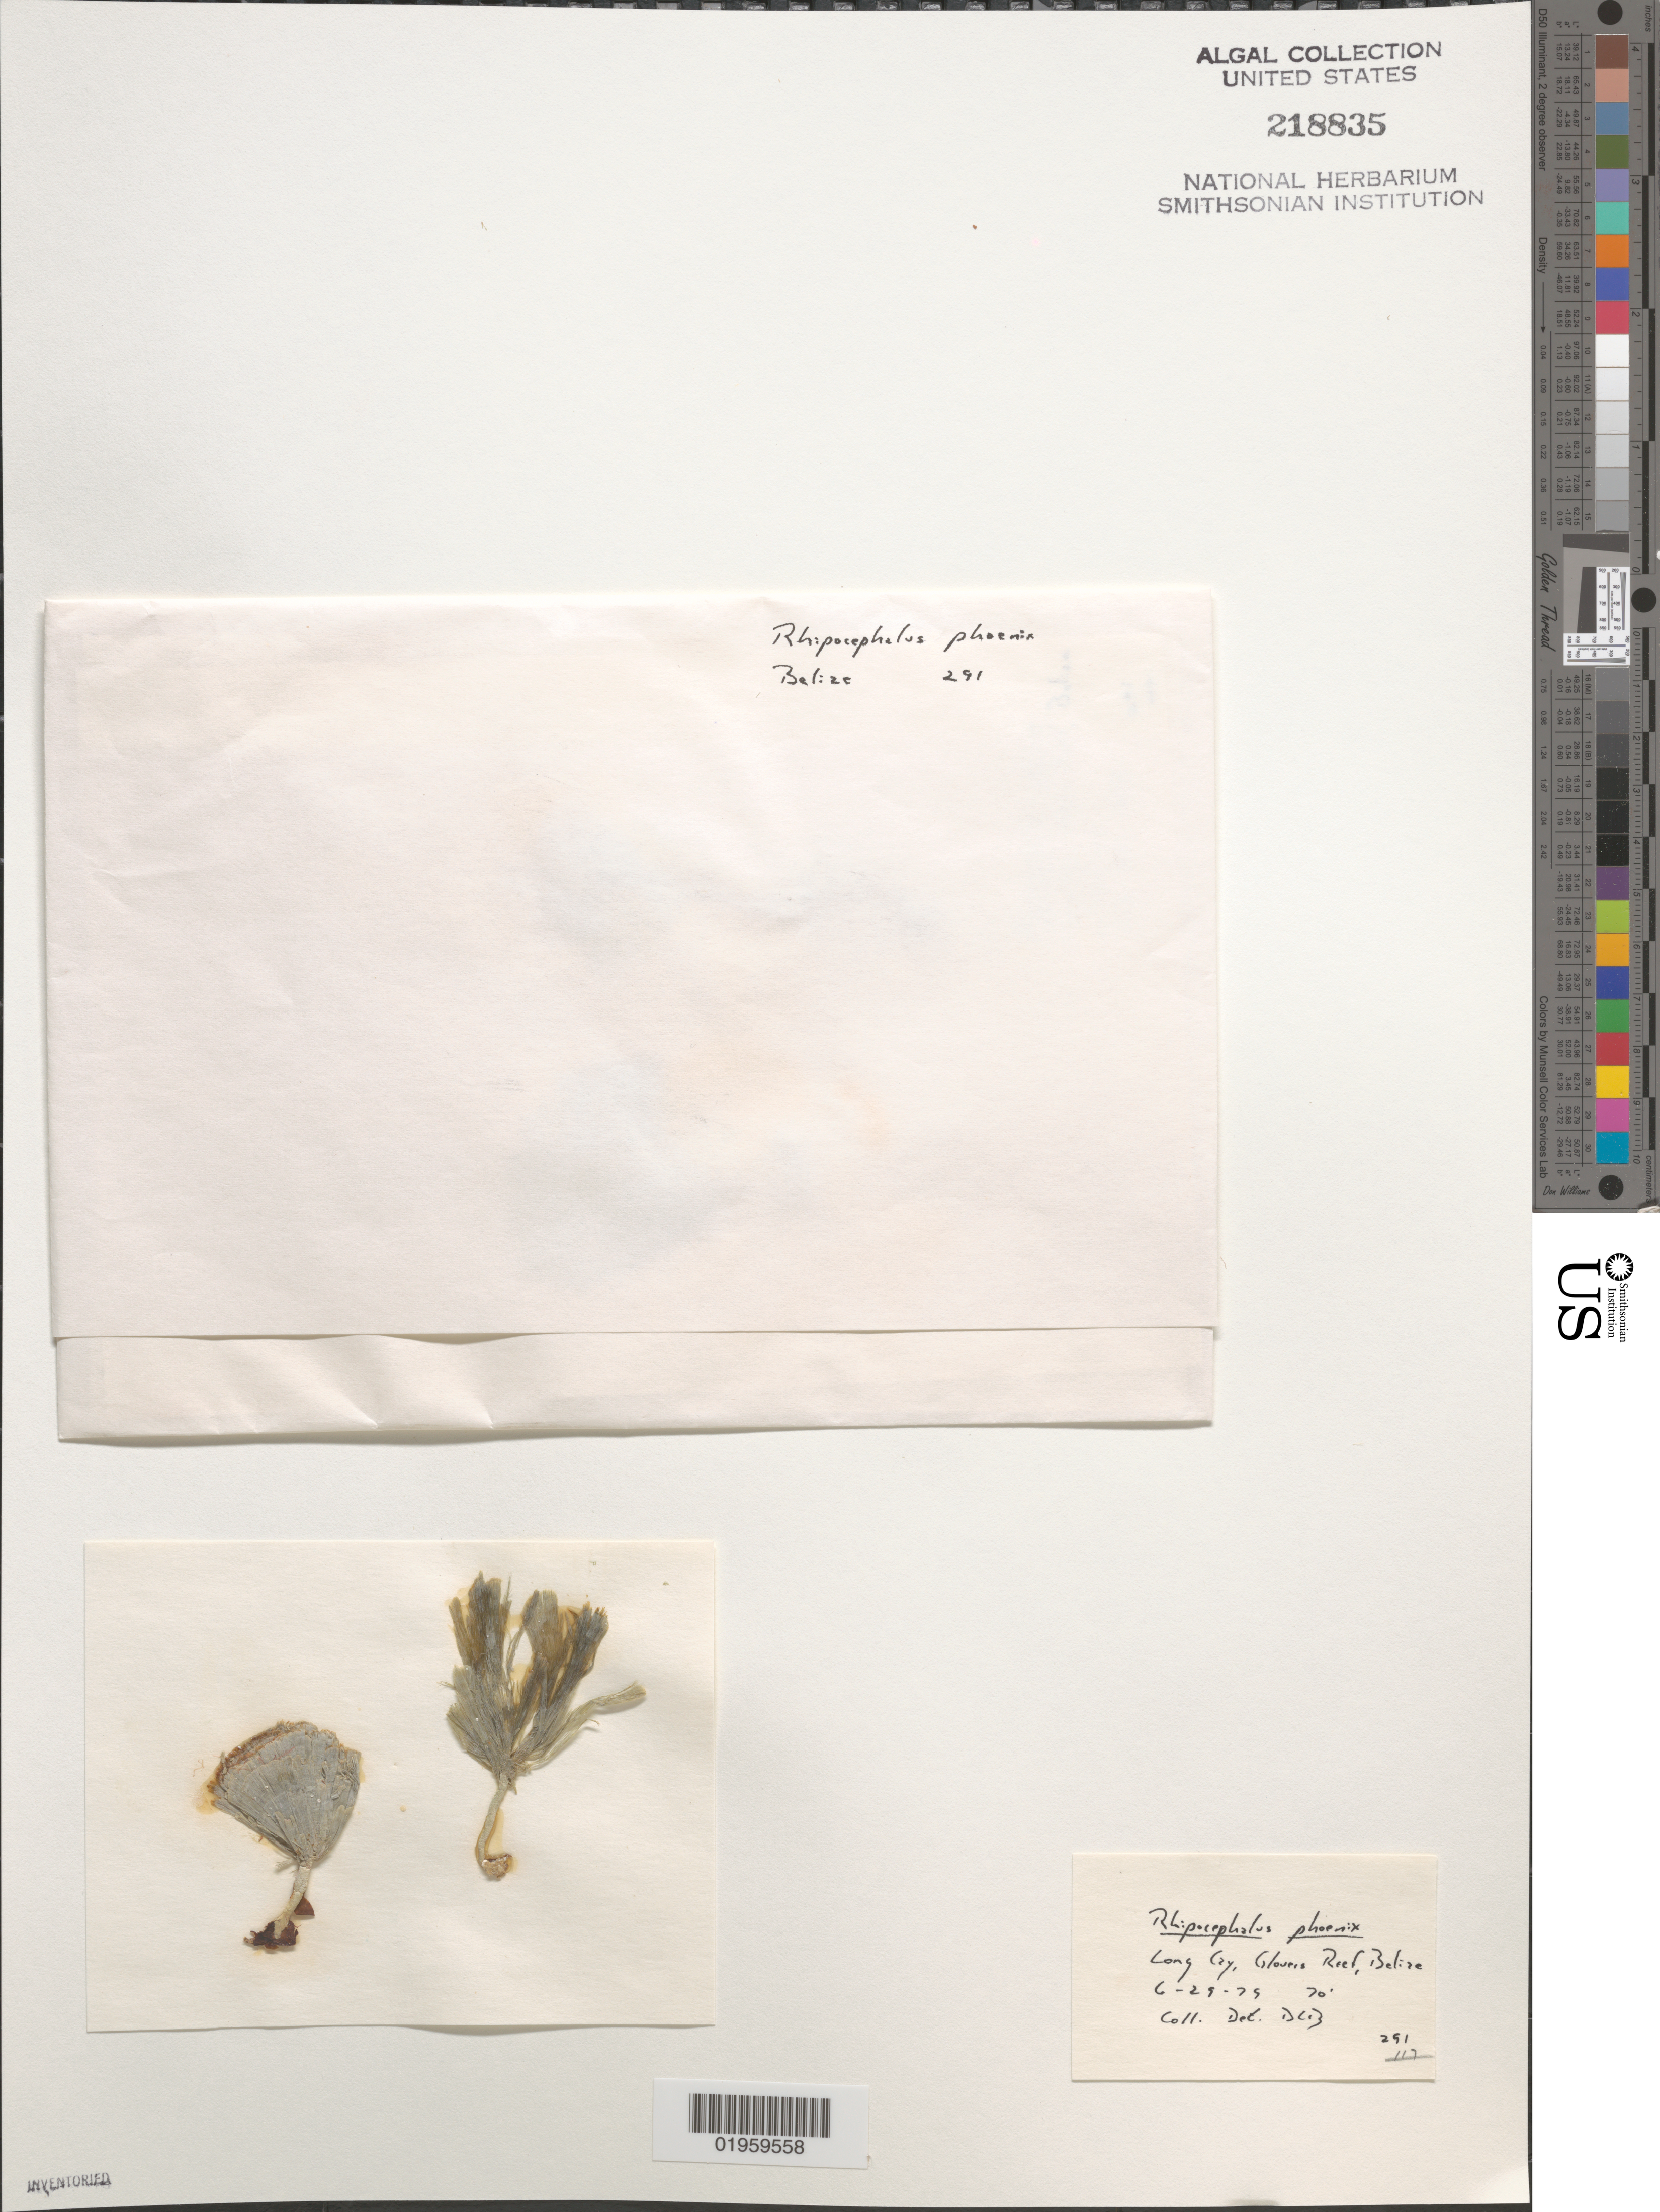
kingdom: Plantae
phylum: Chlorophyta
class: Ulvophyceae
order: Bryopsidales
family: Udoteaceae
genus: Rhipocephalus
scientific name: Rhipocephalus phoenix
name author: (J. Ellis & Sol.) Kütz.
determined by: Ballantine, D. L.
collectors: D.L. Ballantine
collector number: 291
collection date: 1979-06-29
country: Belize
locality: Long Cay, Glovers Reef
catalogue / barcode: US 218835